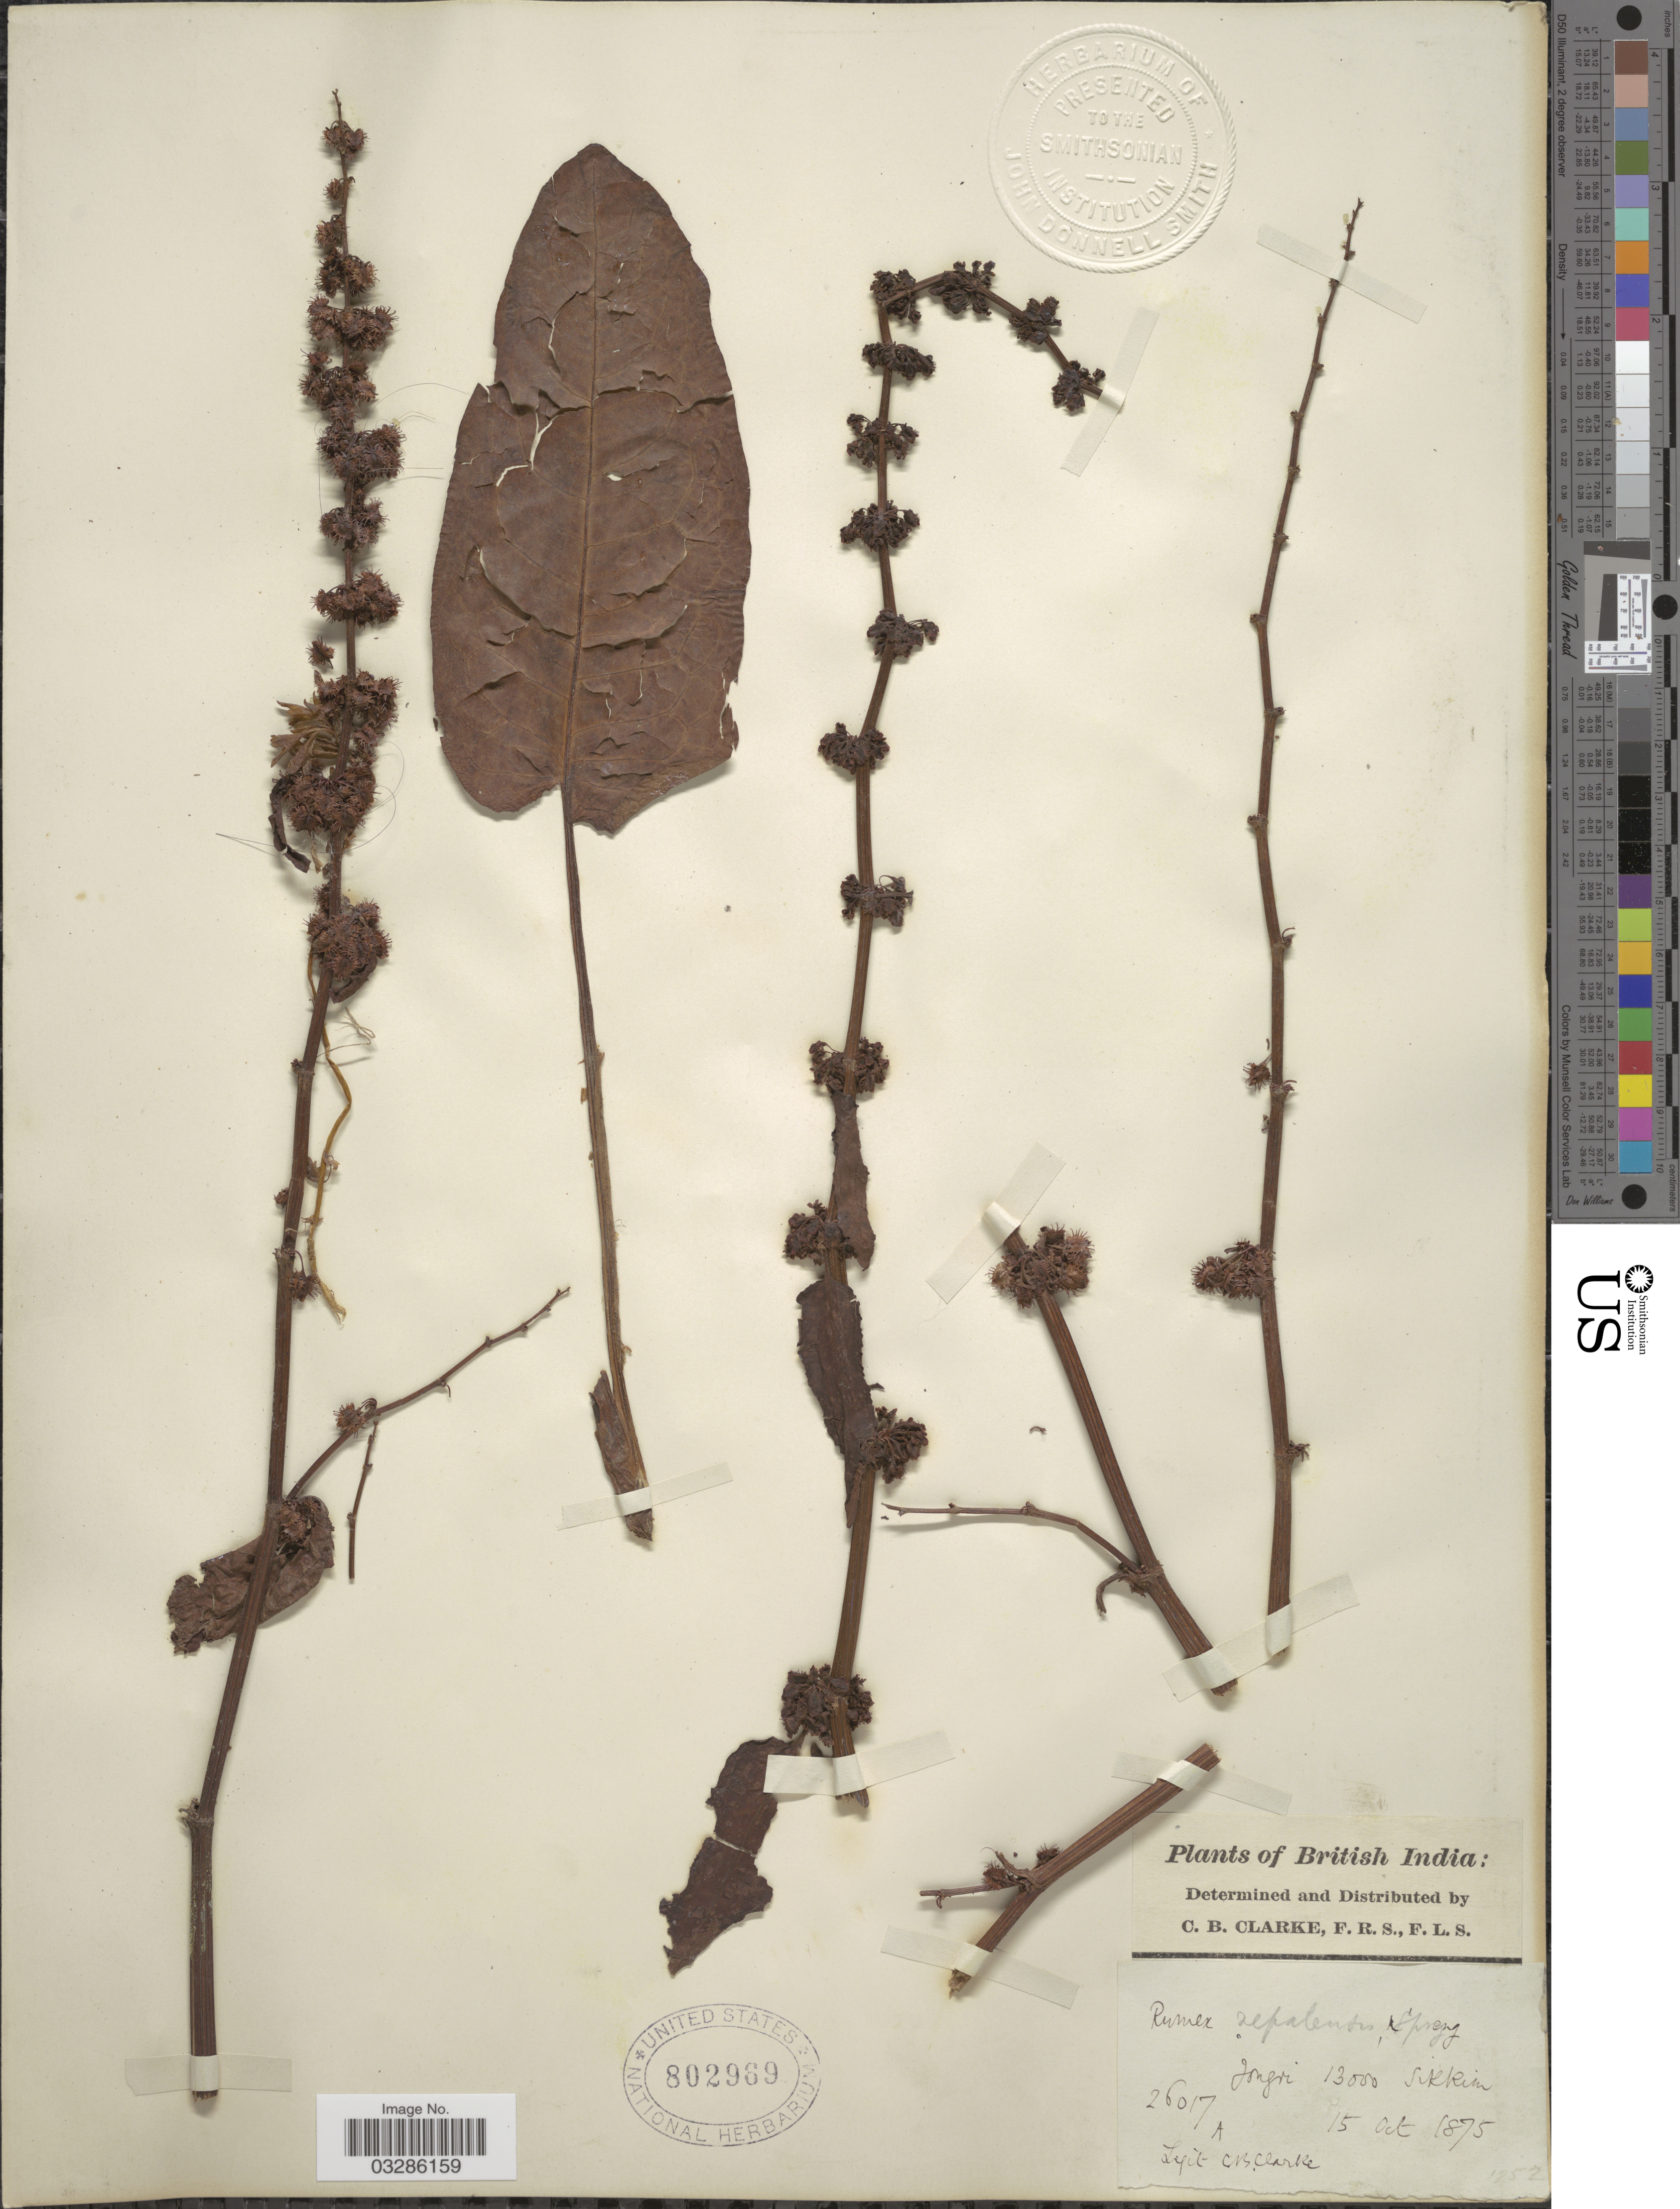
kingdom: Plantae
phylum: Tracheophyta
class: Magnoliopsida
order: Caryophyllales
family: Polygonaceae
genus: Rumex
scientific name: Rumex nepalensis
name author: Spreng.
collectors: C. B. Clarke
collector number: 26017A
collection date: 1875-10-15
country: India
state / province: Sikkim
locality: British India. Jongri, Sikkim.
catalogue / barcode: US 802969